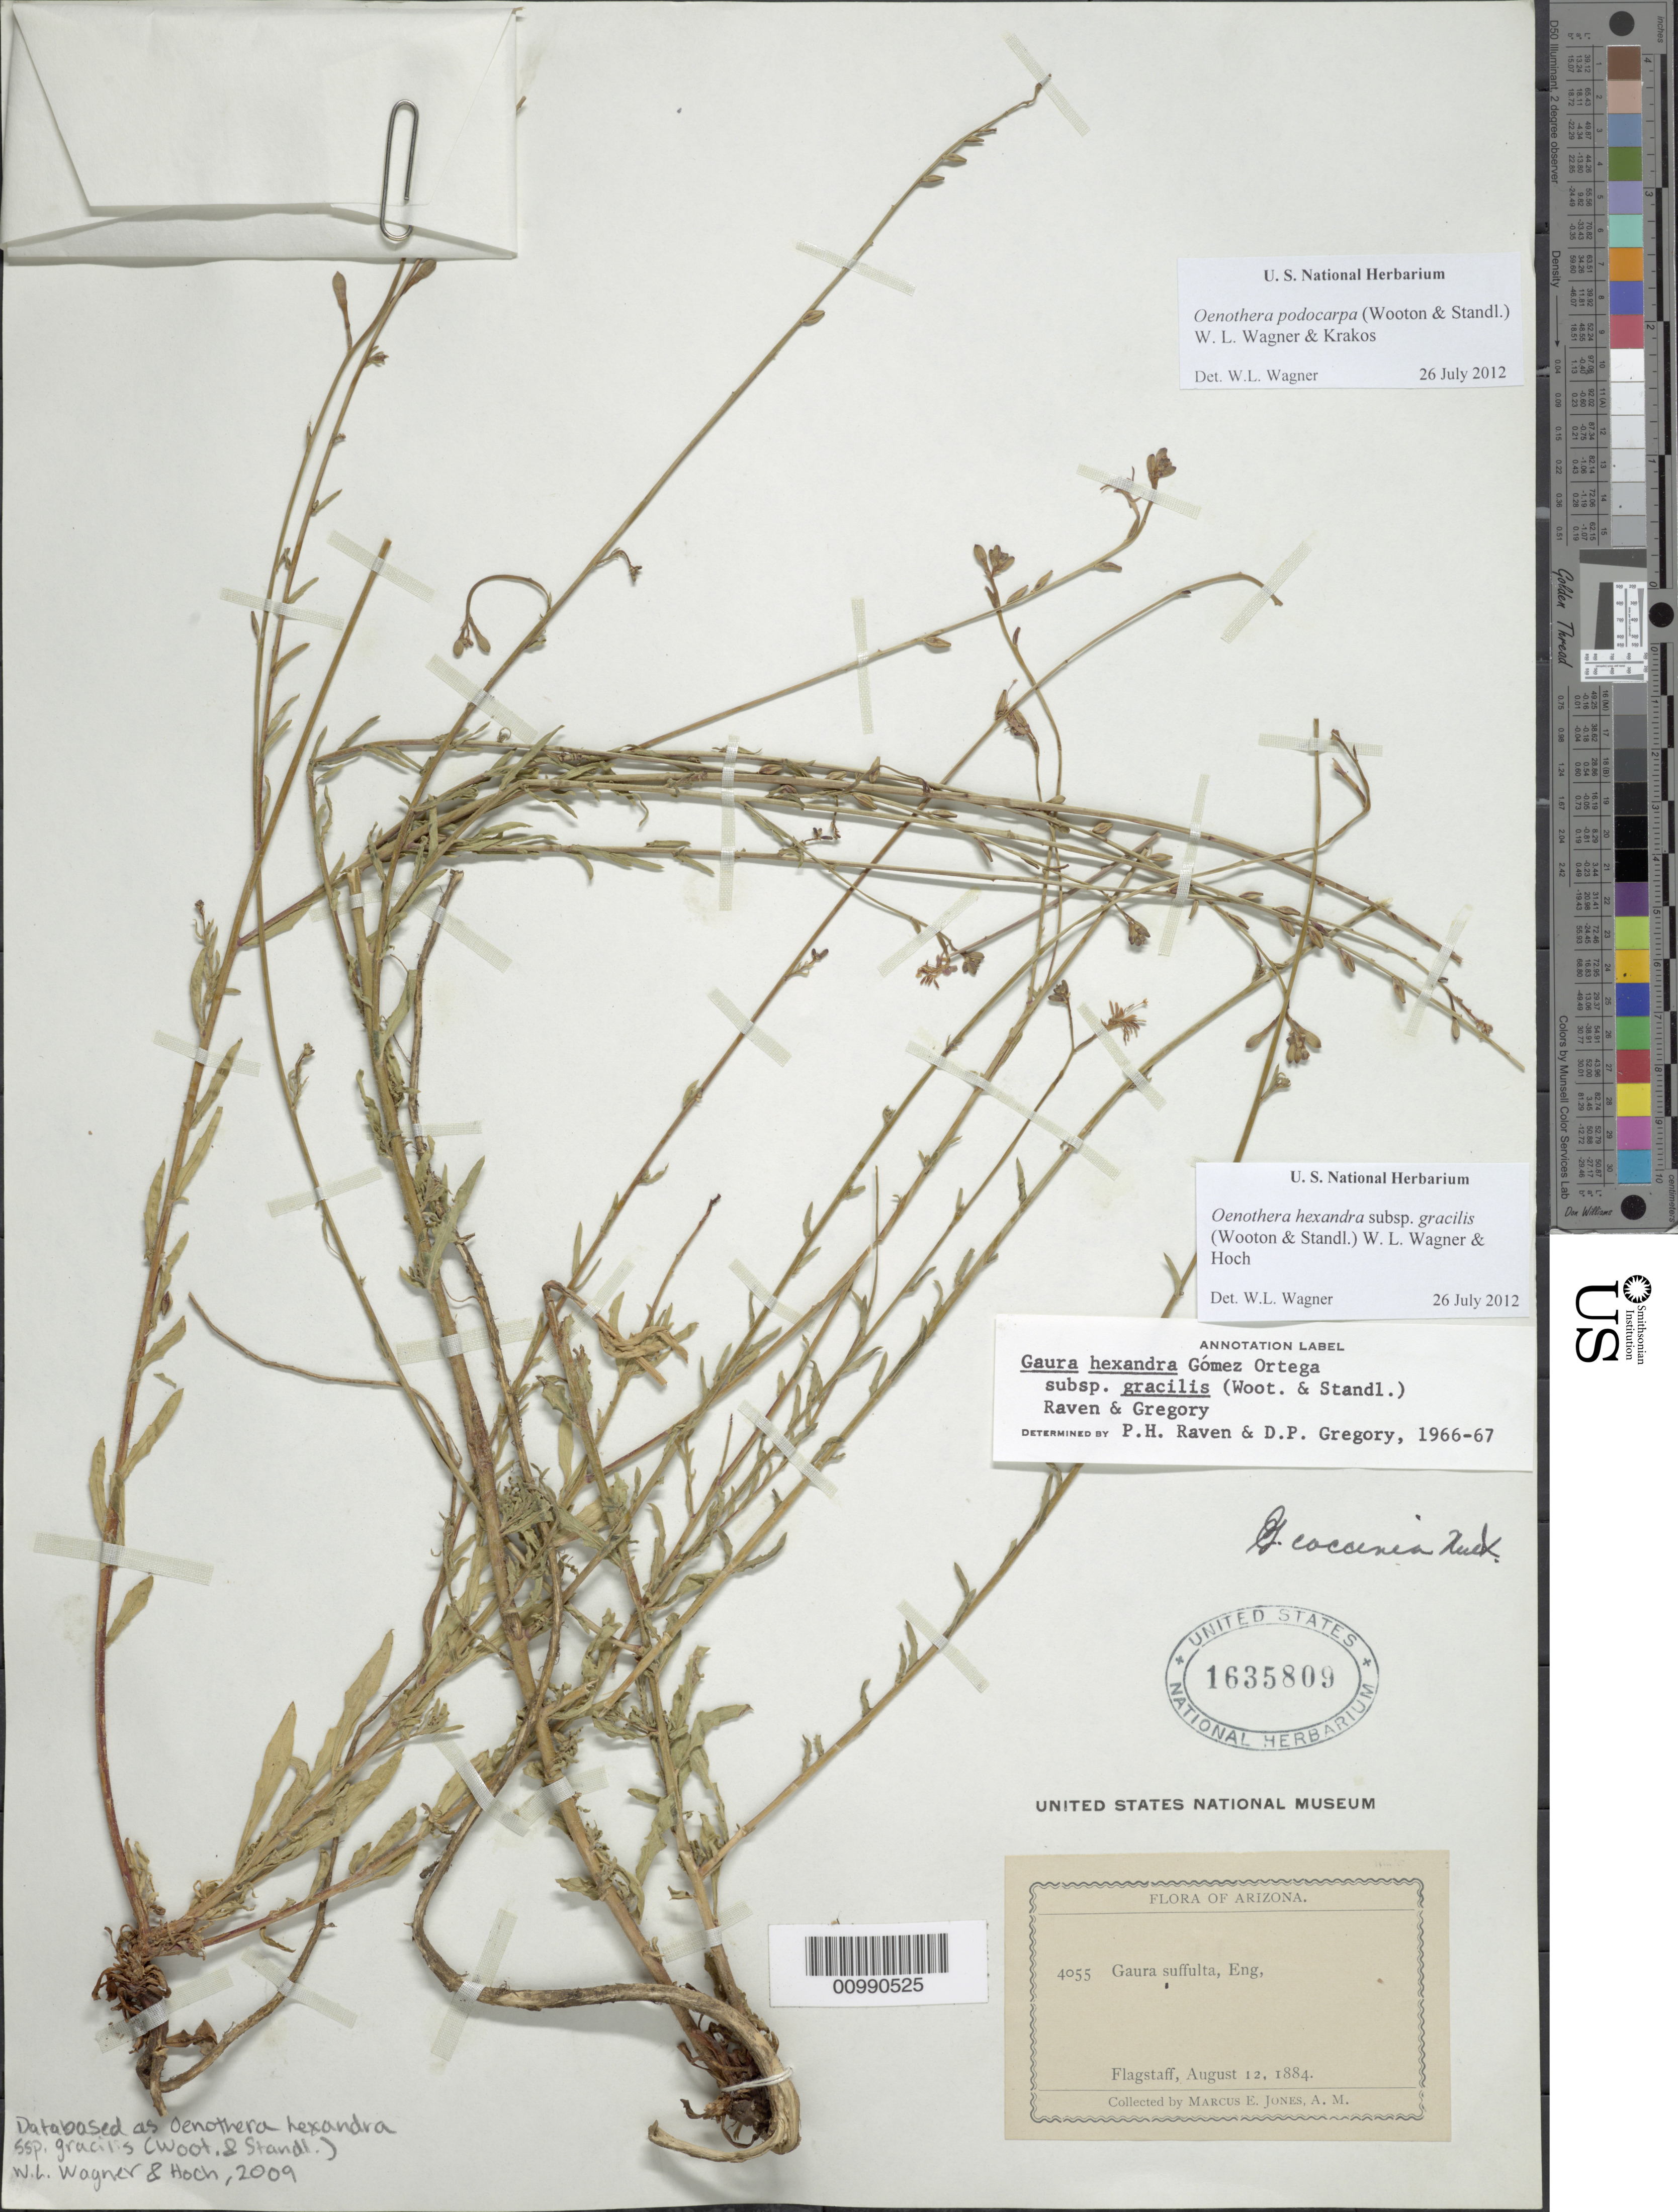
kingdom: Plantae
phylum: Tracheophyta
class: Magnoliopsida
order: Myrtales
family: Onagraceae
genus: Oenothera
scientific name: Oenothera podocarpa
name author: (Wooton & Standl.) Krakos & W.L. Wagner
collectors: M. E. Jones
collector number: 4055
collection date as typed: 12 Aug 1884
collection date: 1884-08-12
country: United States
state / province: Arizona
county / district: Coconino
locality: Flagstaff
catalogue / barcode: US 1635809